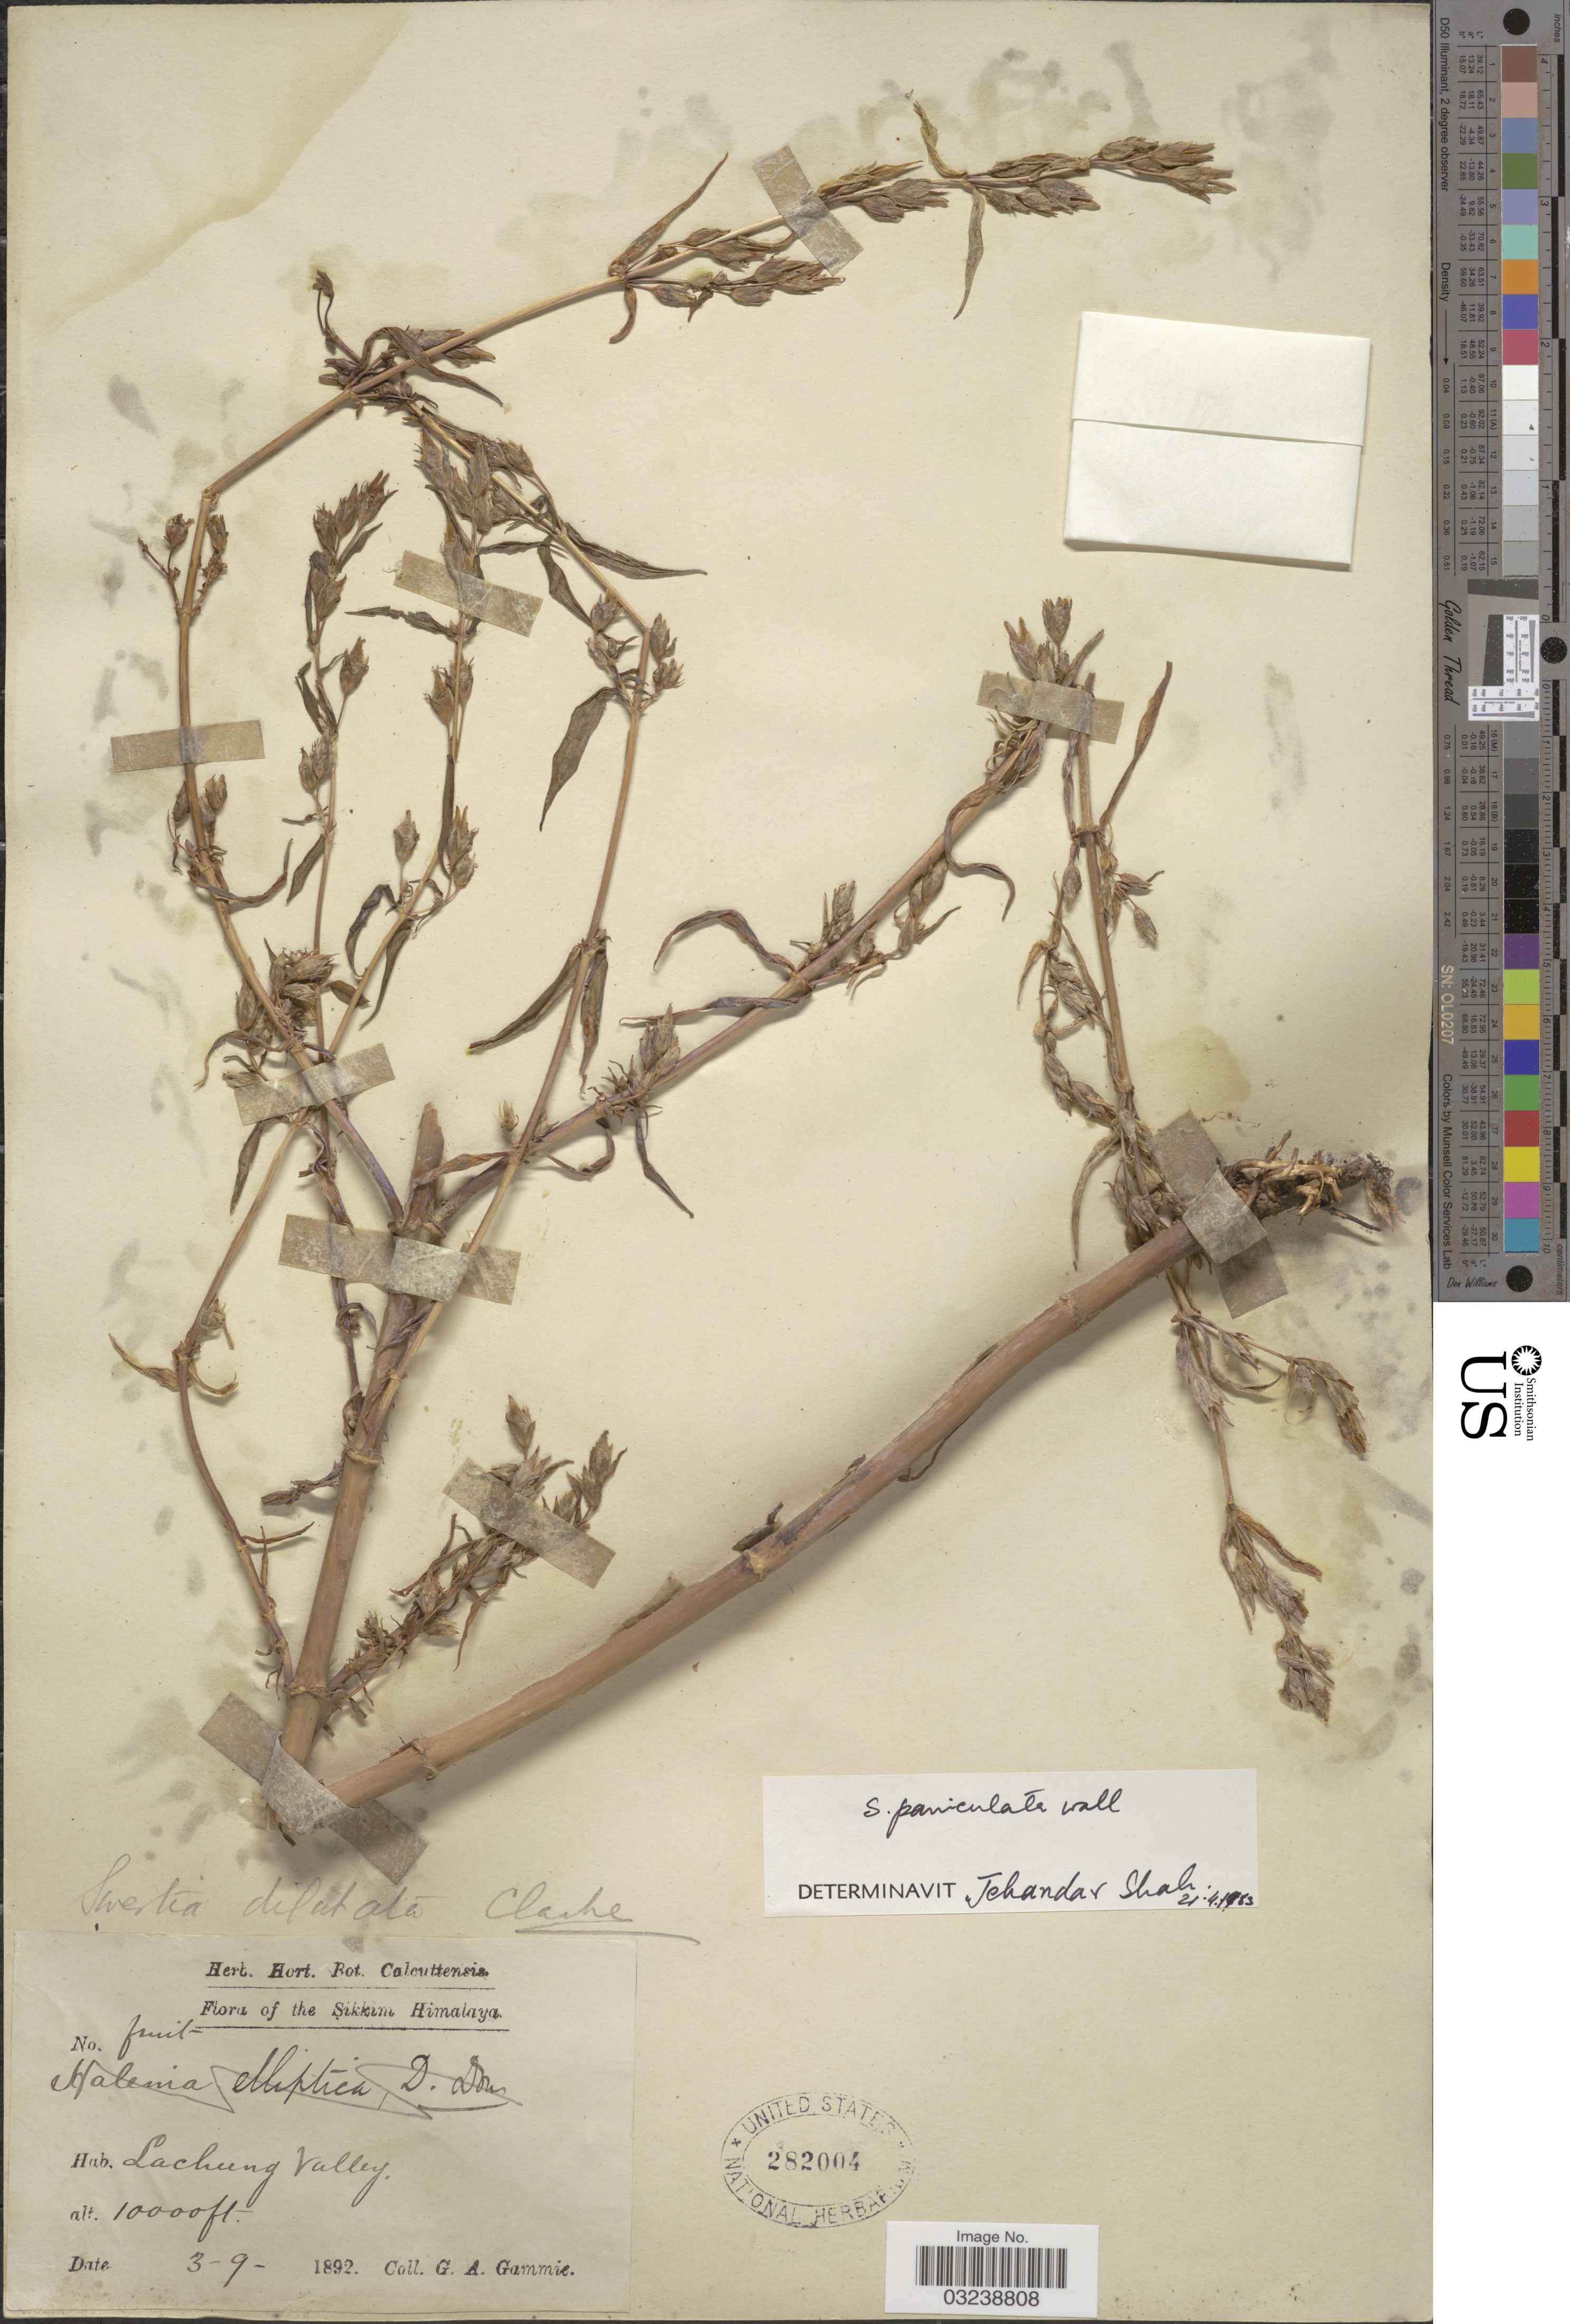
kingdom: Plantae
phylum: Tracheophyta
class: Magnoliopsida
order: Gentianales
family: Gentianaceae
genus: Swertia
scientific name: Swertia paniculata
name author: Wall.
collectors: G. Gammie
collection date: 1892-09-03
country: India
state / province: Sikkim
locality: Sikkim Himalaya. Lachung Valley.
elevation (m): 3048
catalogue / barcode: US 282004